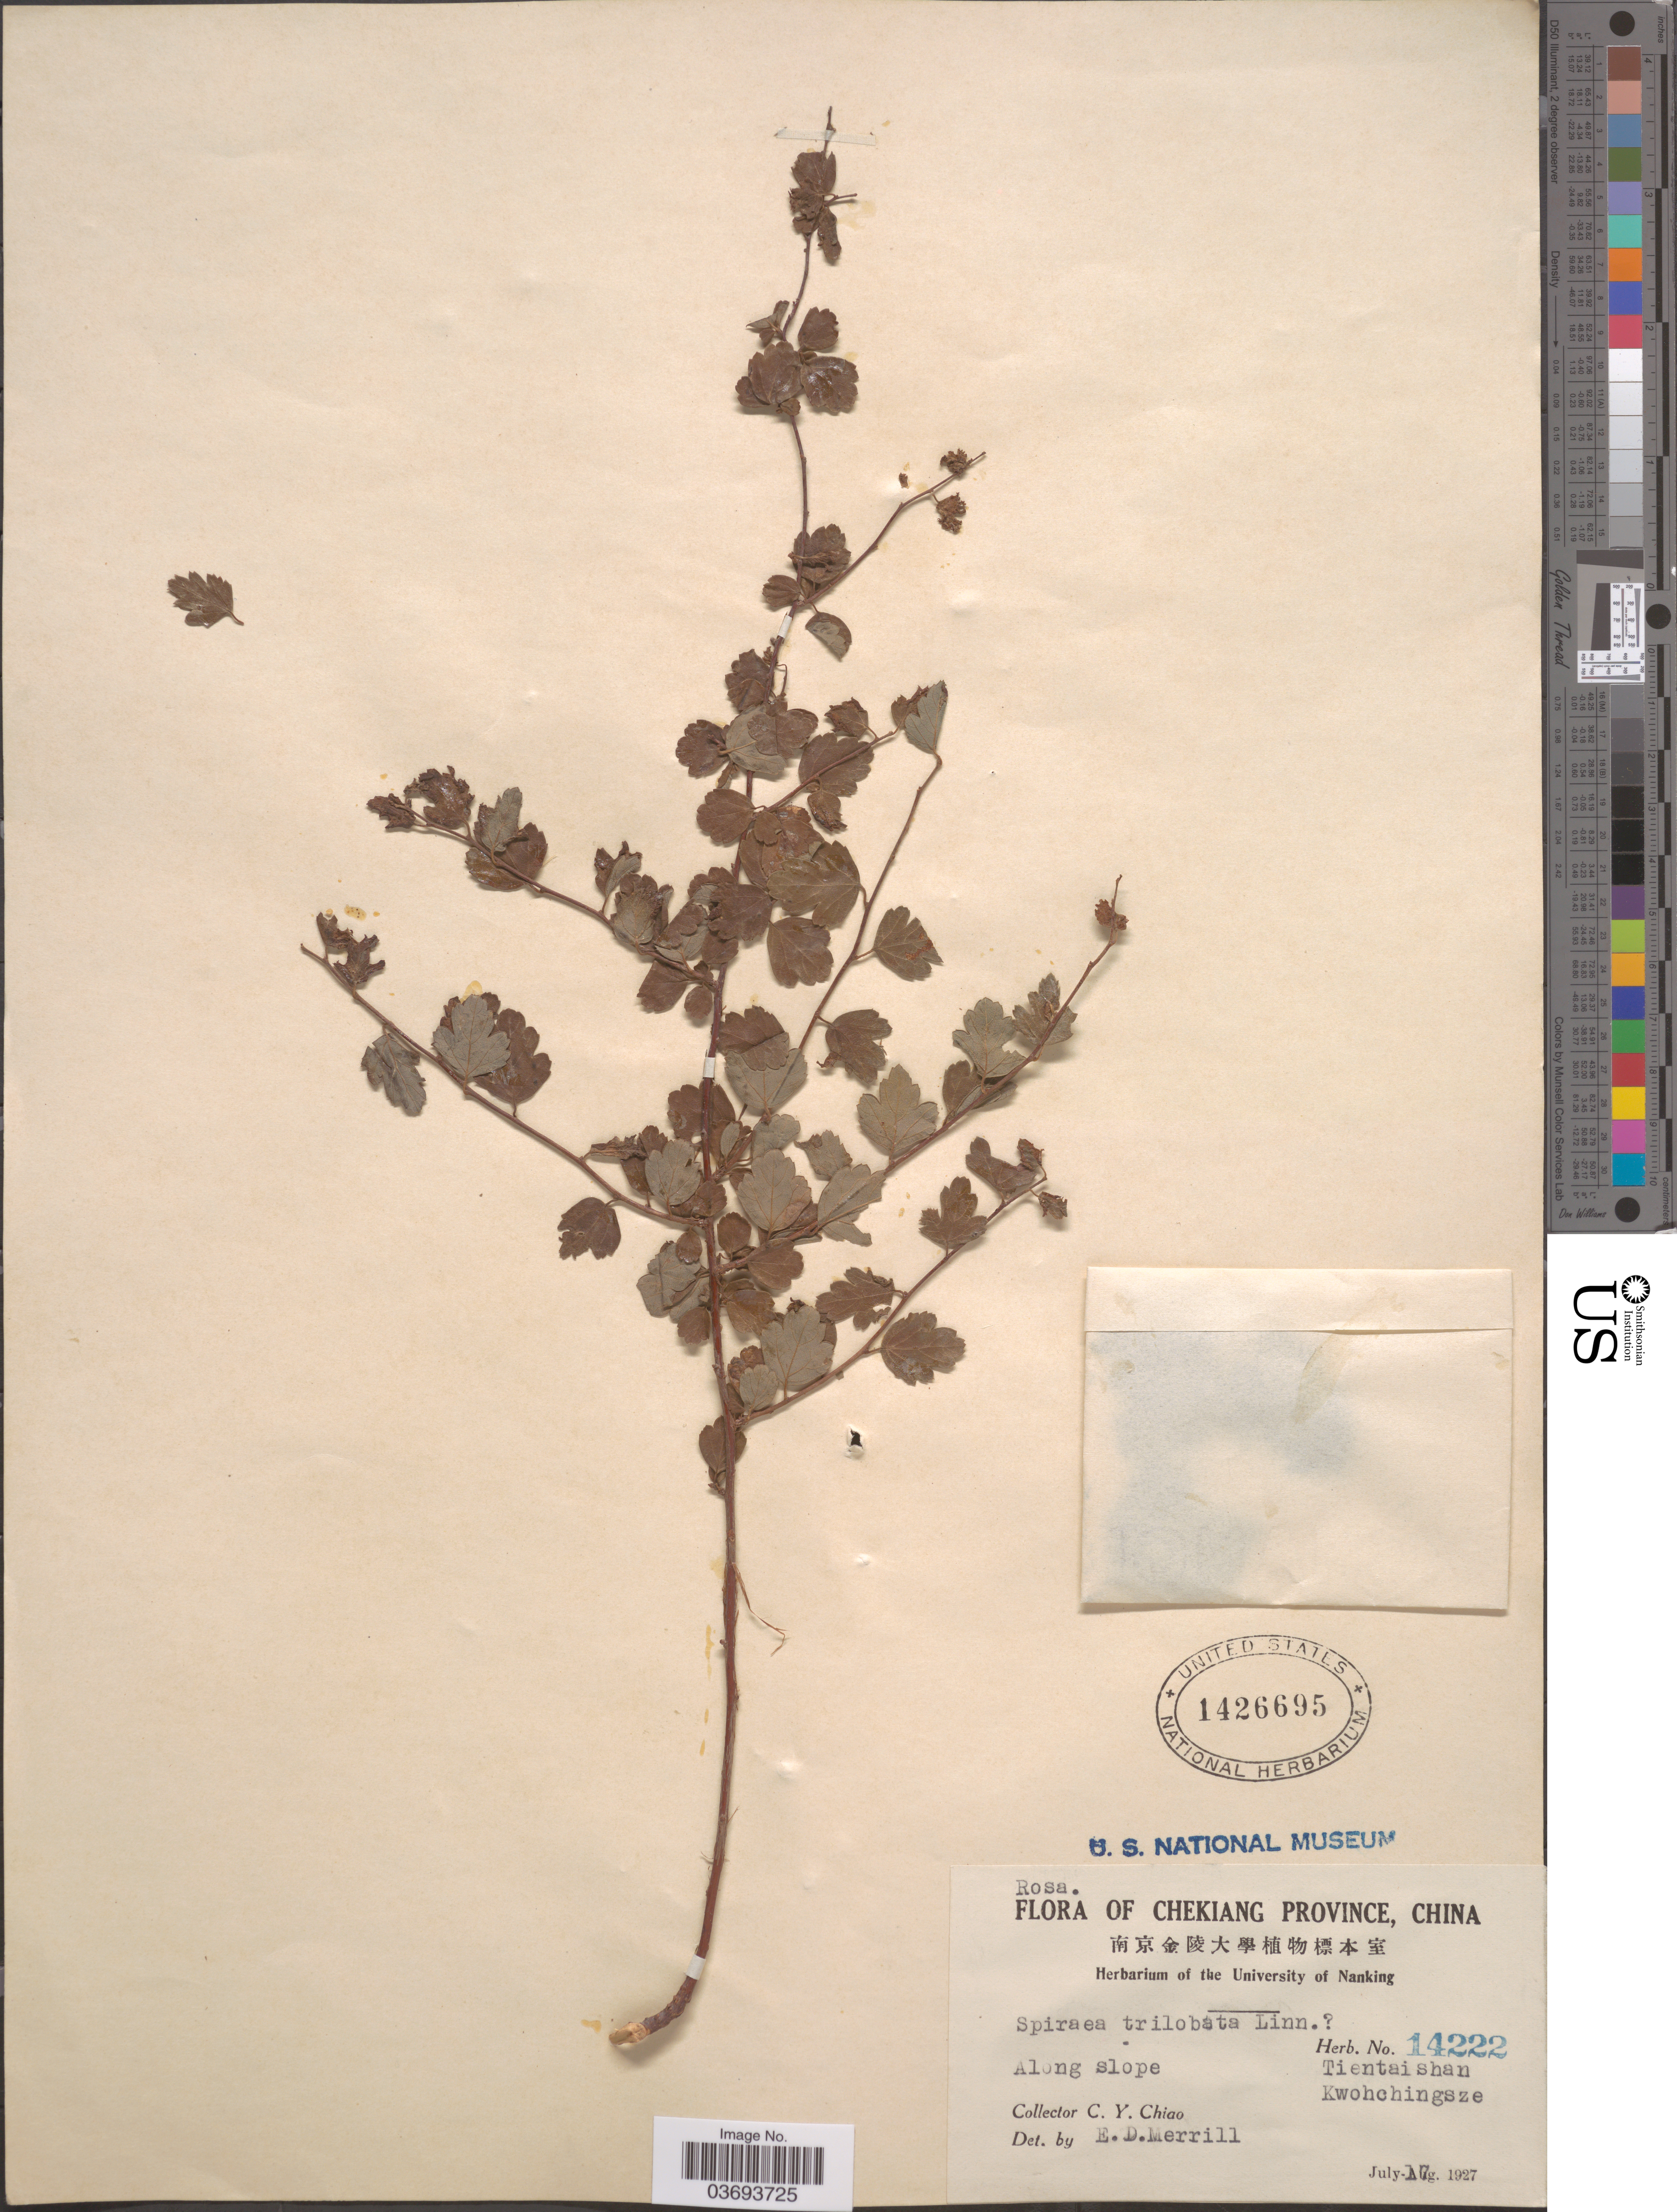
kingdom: Plantae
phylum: Tracheophyta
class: Magnoliopsida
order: Rosales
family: Rosaceae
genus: Spiraea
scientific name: Spiraea trilobata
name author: L.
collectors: C. Y. Chiao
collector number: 14222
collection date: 1927-07-17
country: China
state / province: Zhejiang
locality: Chekiang Province. Along slope. Tientai shan. Kwohchingsze.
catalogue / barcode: US 1426695